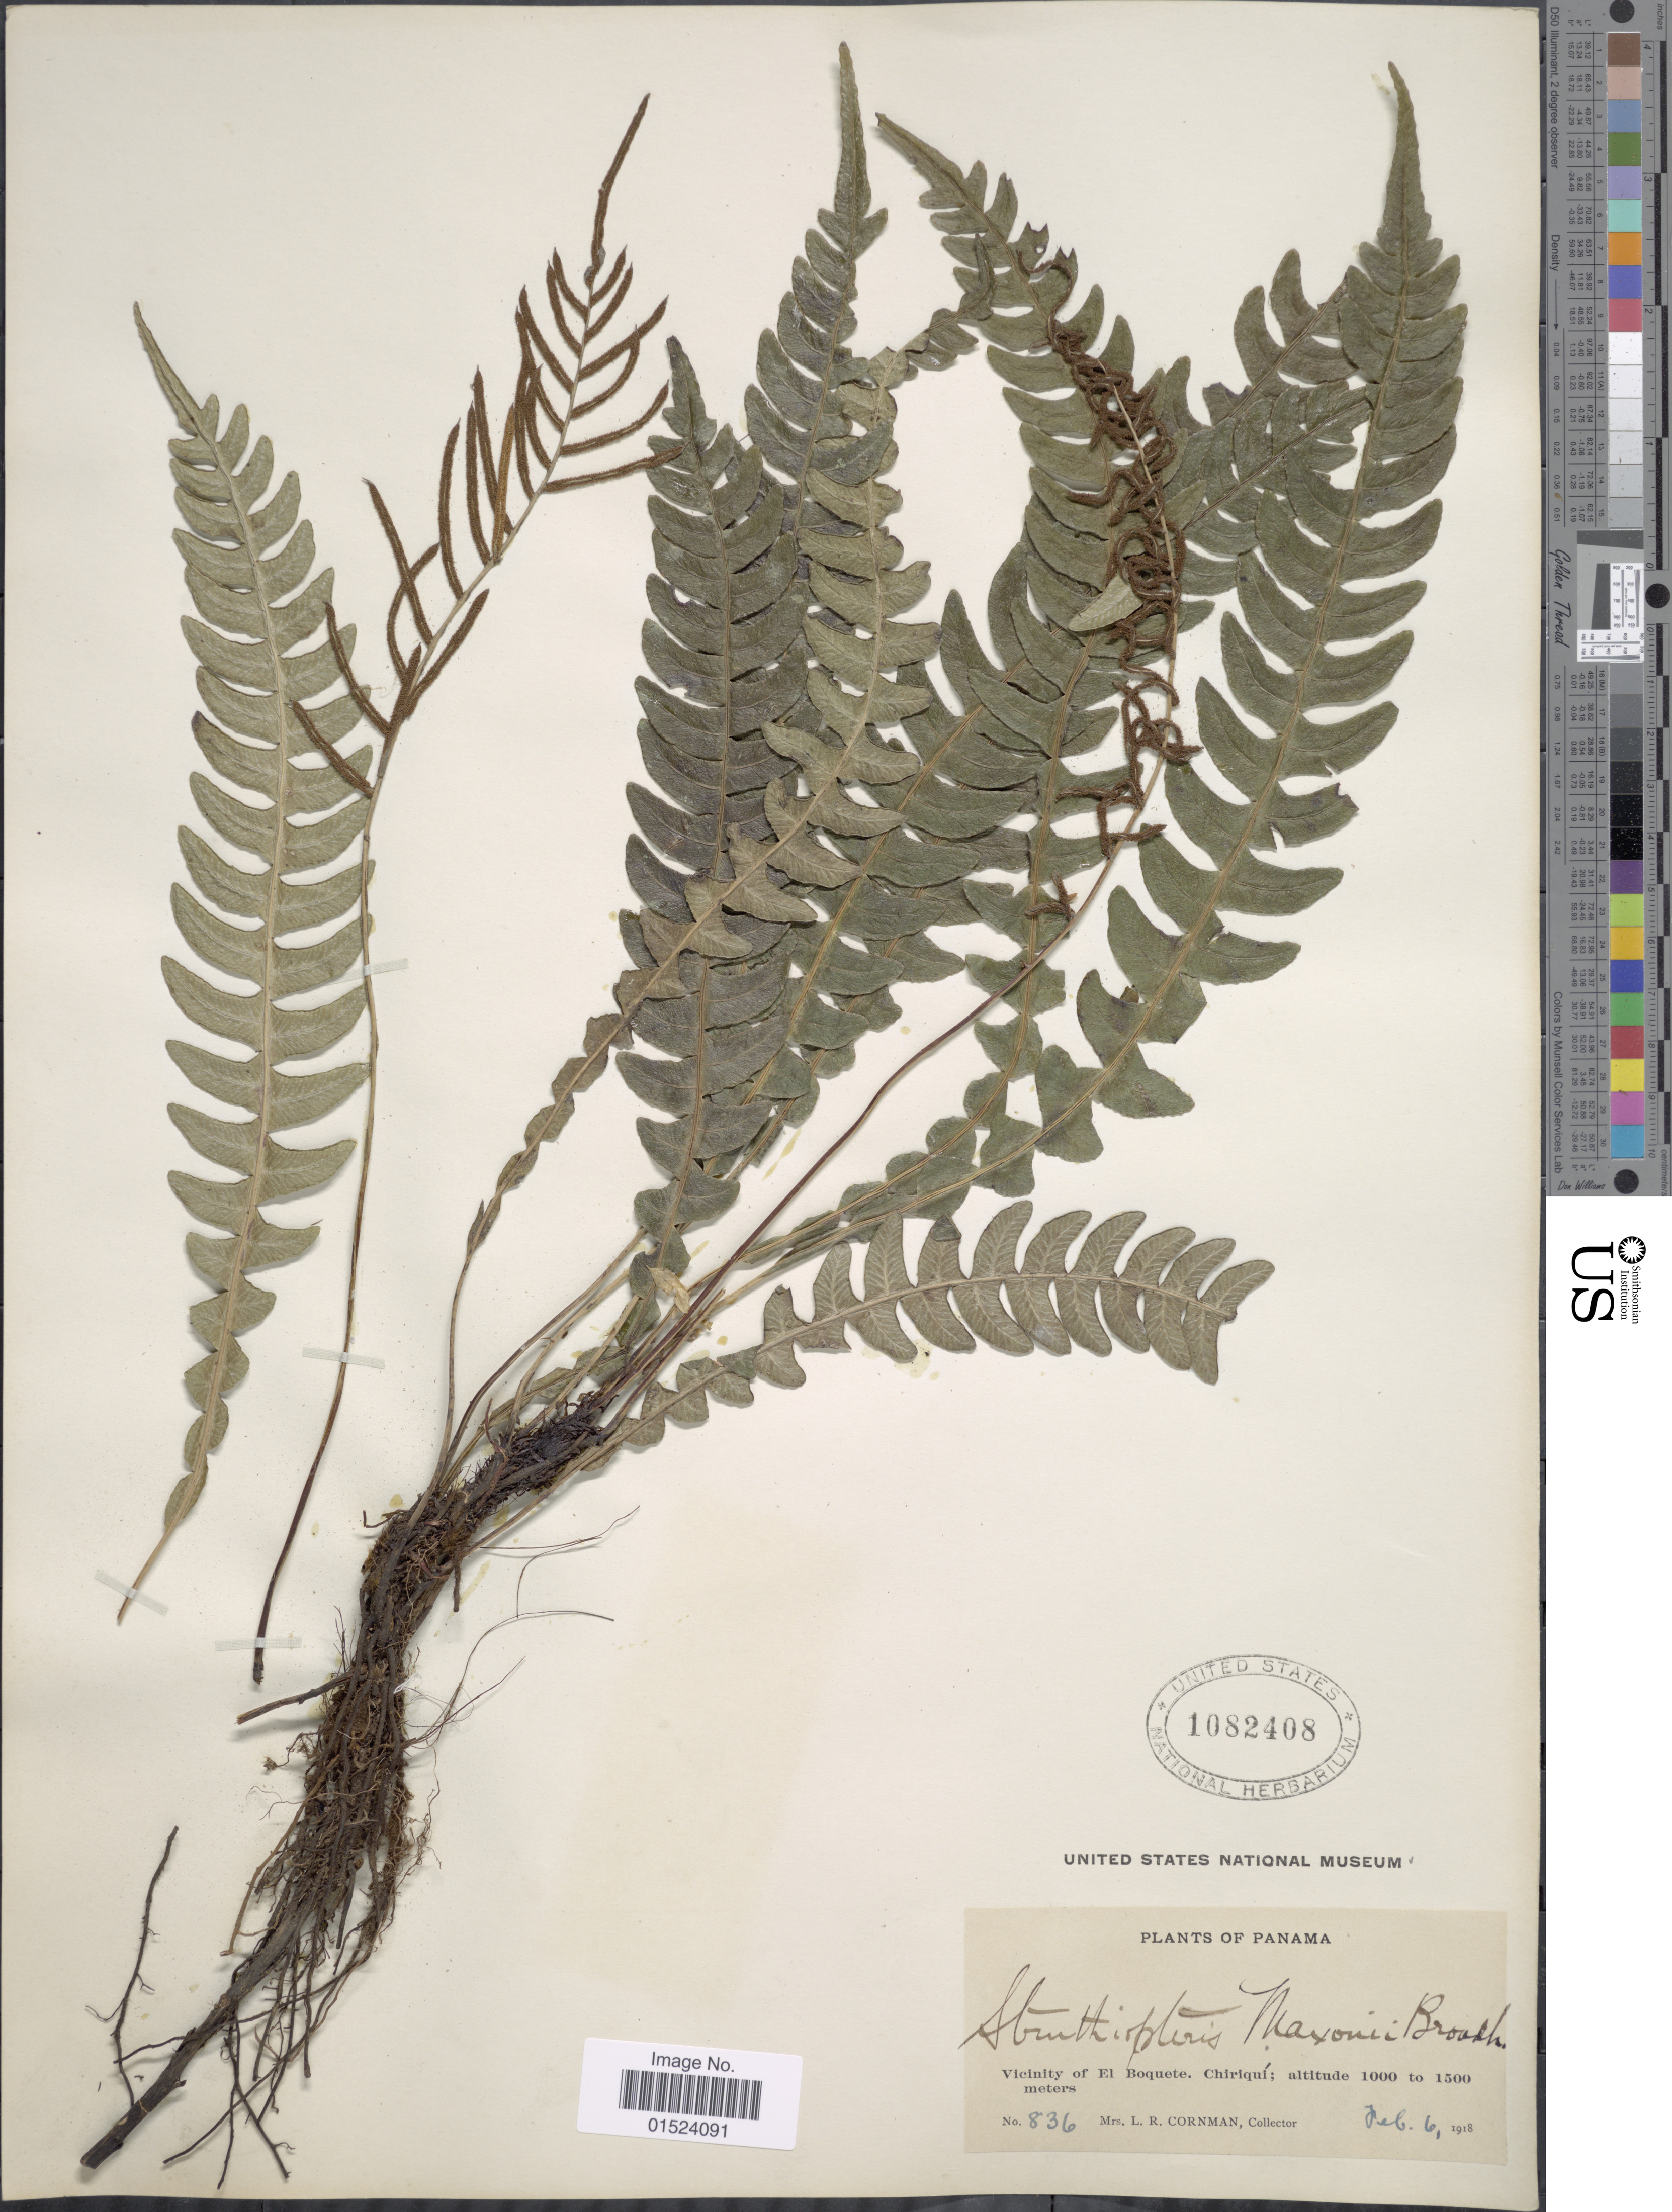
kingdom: Plantae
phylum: Tracheophyta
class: Polypodiopsida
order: Polypodiales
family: Blechnaceae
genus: Blechnum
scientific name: Blechnum l'herminieri subsp. lehmannii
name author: (Hieron.) Lellinger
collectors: L. Cornman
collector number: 836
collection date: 1918-02-06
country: Panama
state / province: Chiriqui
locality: Vicinity of El Boquete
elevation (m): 1000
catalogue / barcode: US 1082408